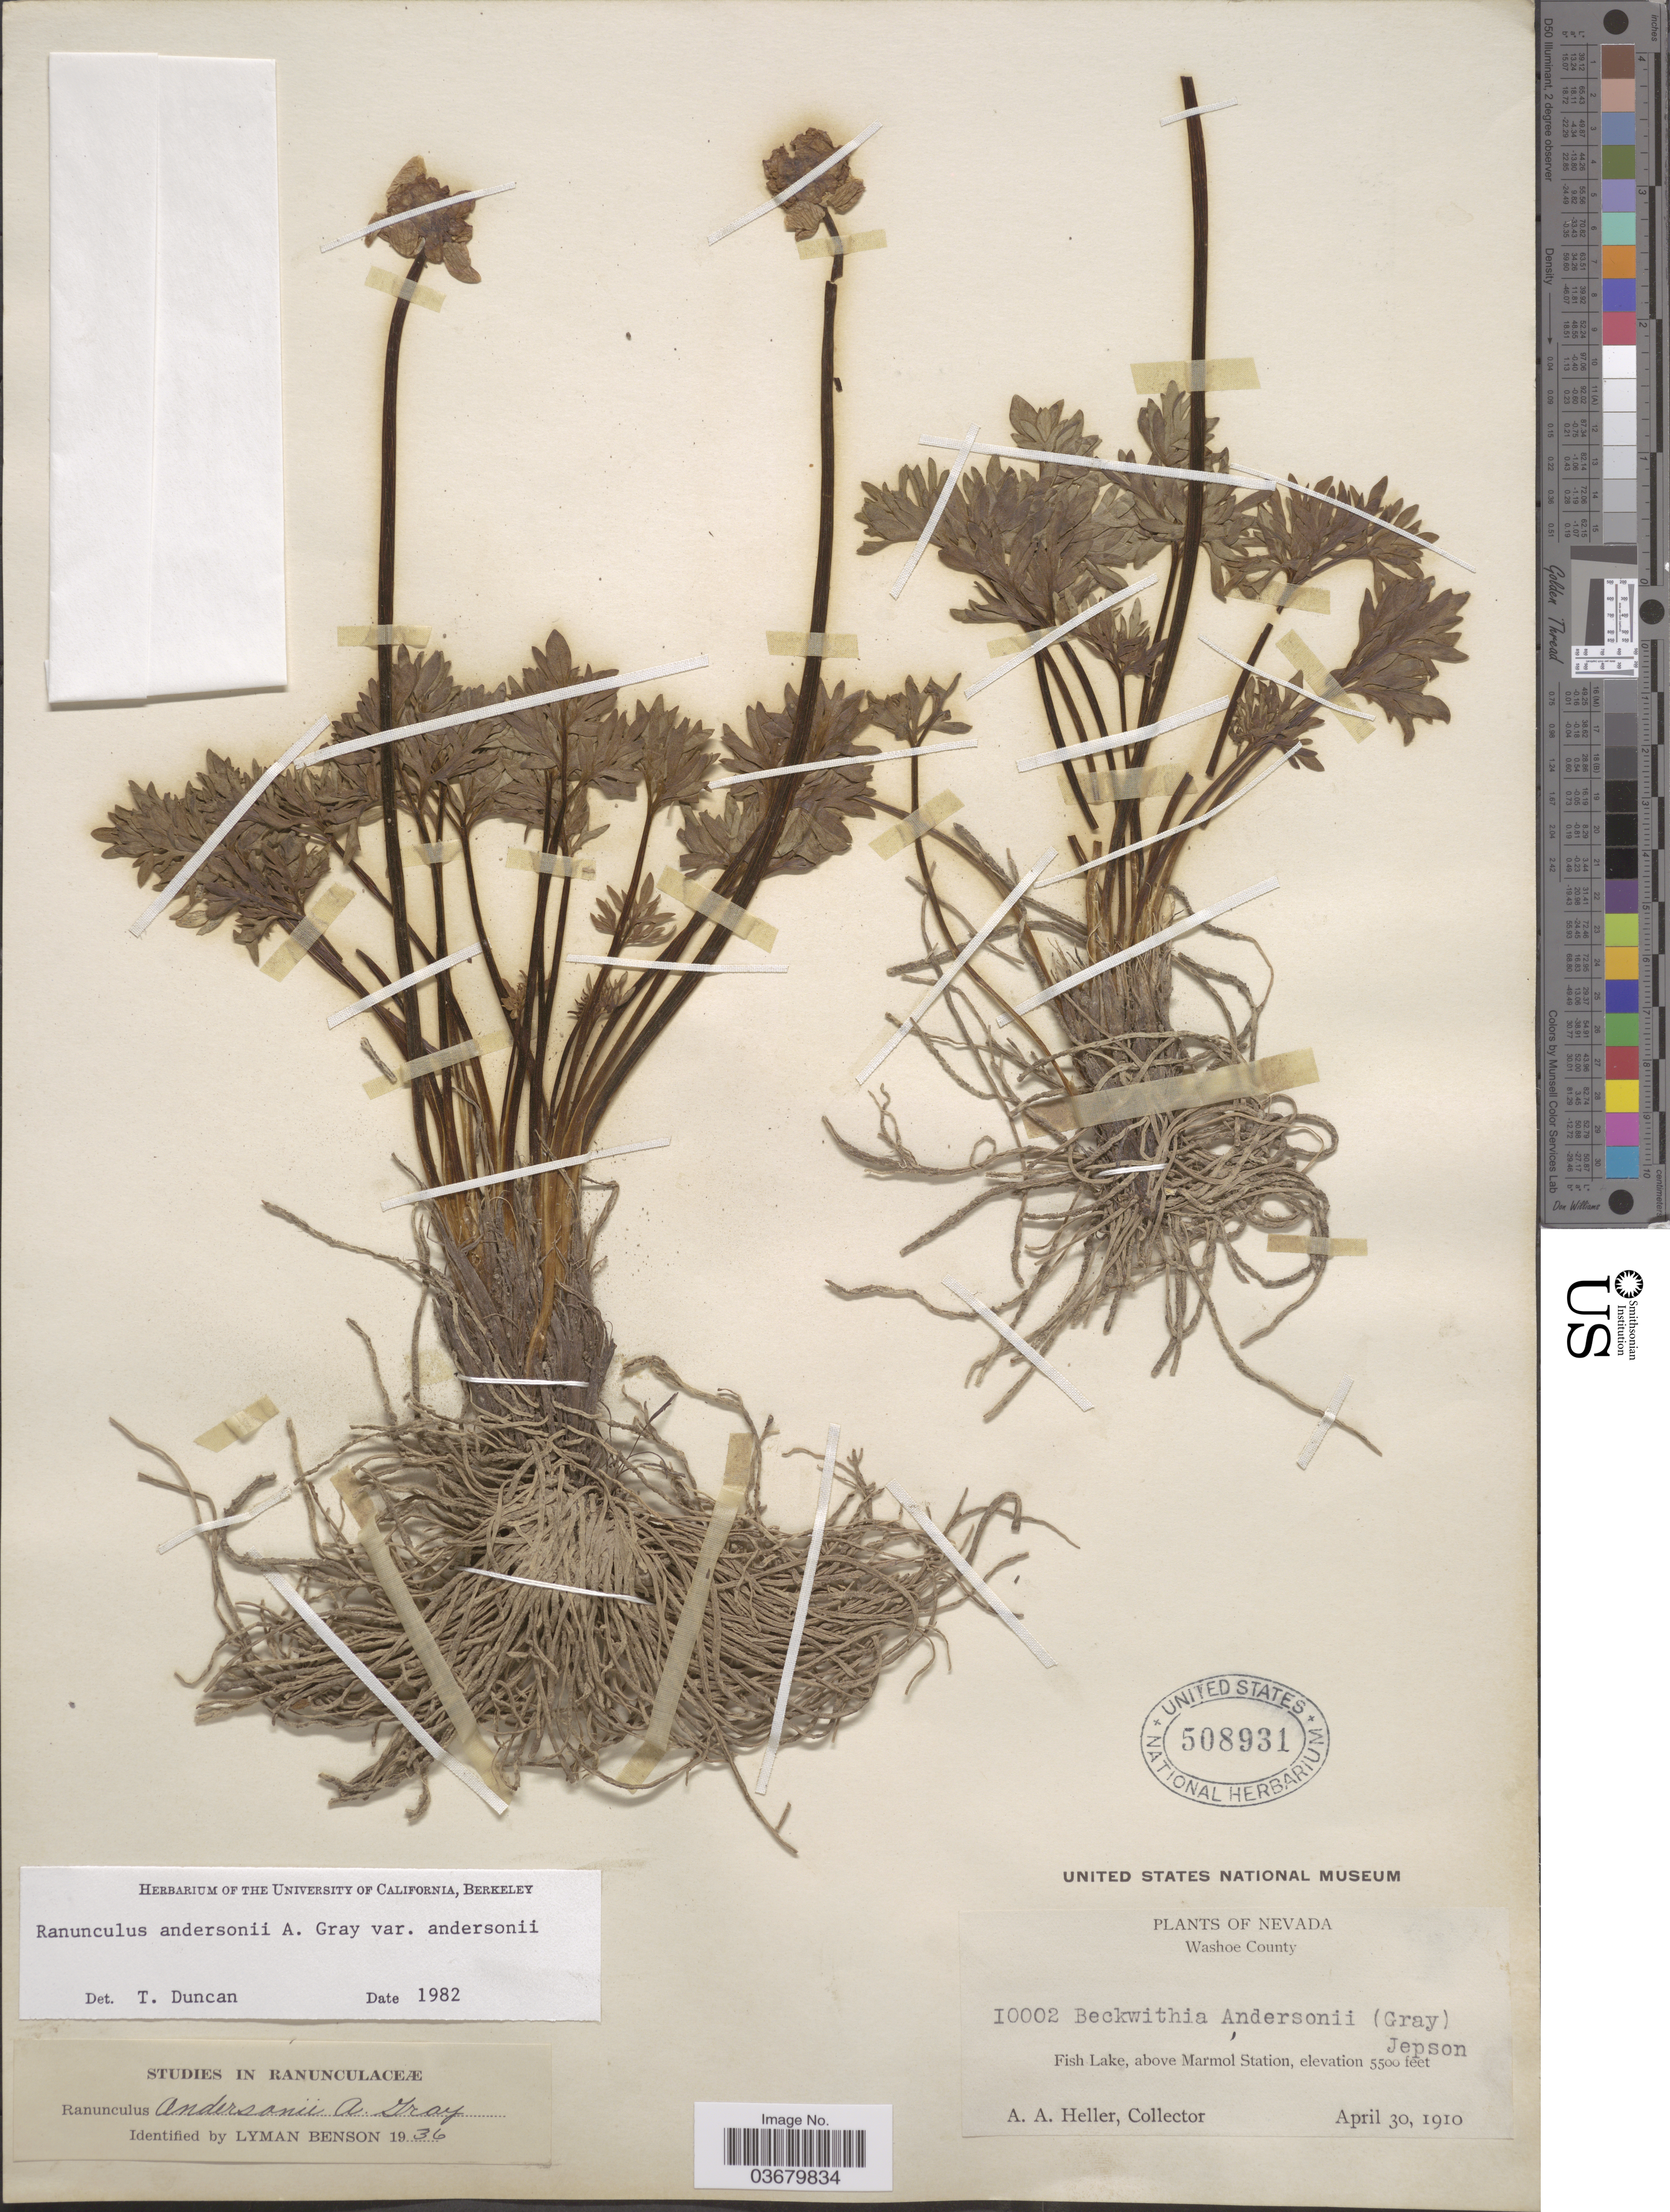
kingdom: Plantae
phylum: Tracheophyta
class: Magnoliopsida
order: Ranunculales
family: Ranunculaceae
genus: Ranunculus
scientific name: Ranunculus andersonii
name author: A. Gray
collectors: A. A. Heller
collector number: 10002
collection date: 1910-04-30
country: United States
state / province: Nevada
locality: Washoe County. Fish Lake, above Marmol Station.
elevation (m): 1676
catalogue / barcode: US 508931